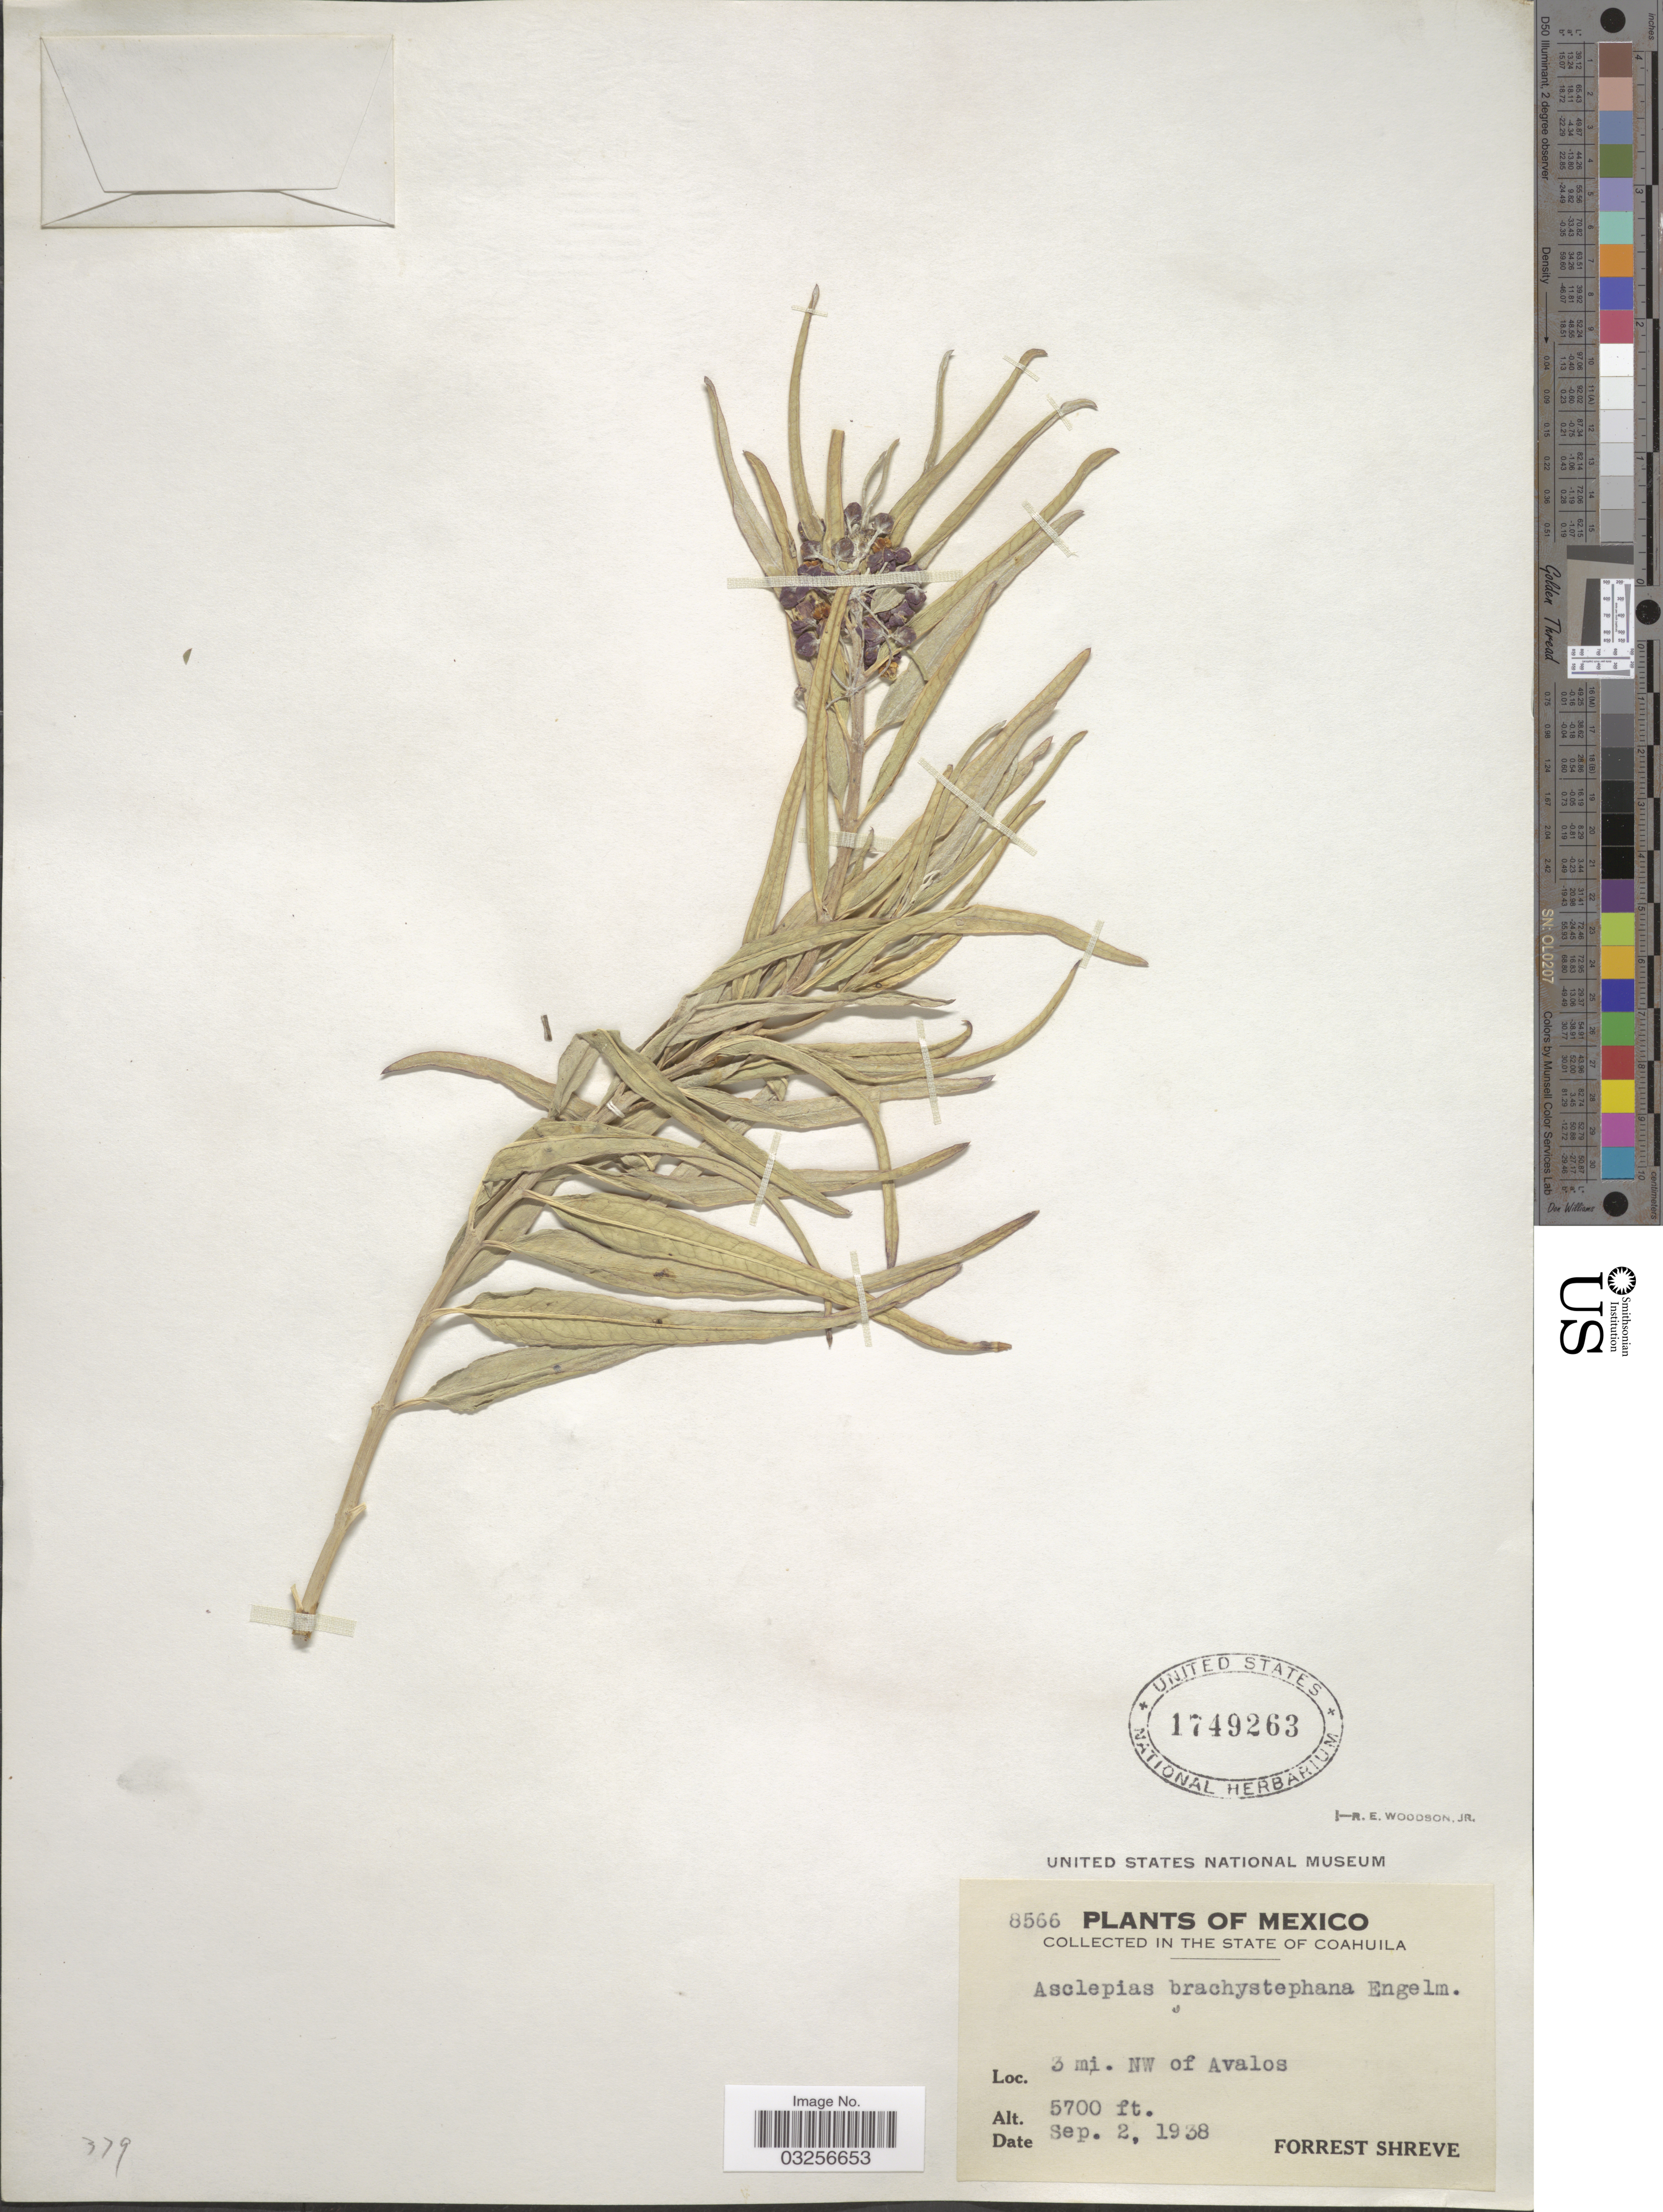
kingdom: Plantae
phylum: Tracheophyta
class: Magnoliopsida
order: Gentianales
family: Apocynaceae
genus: Asclepias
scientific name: Asclepias brachystephana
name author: Engelm. ex Torr.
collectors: F. Shreve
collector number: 8566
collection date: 1938-09-02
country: Mexico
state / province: Coahuila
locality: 3 mi. NW of Avalos.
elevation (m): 1737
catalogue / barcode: US 1749263